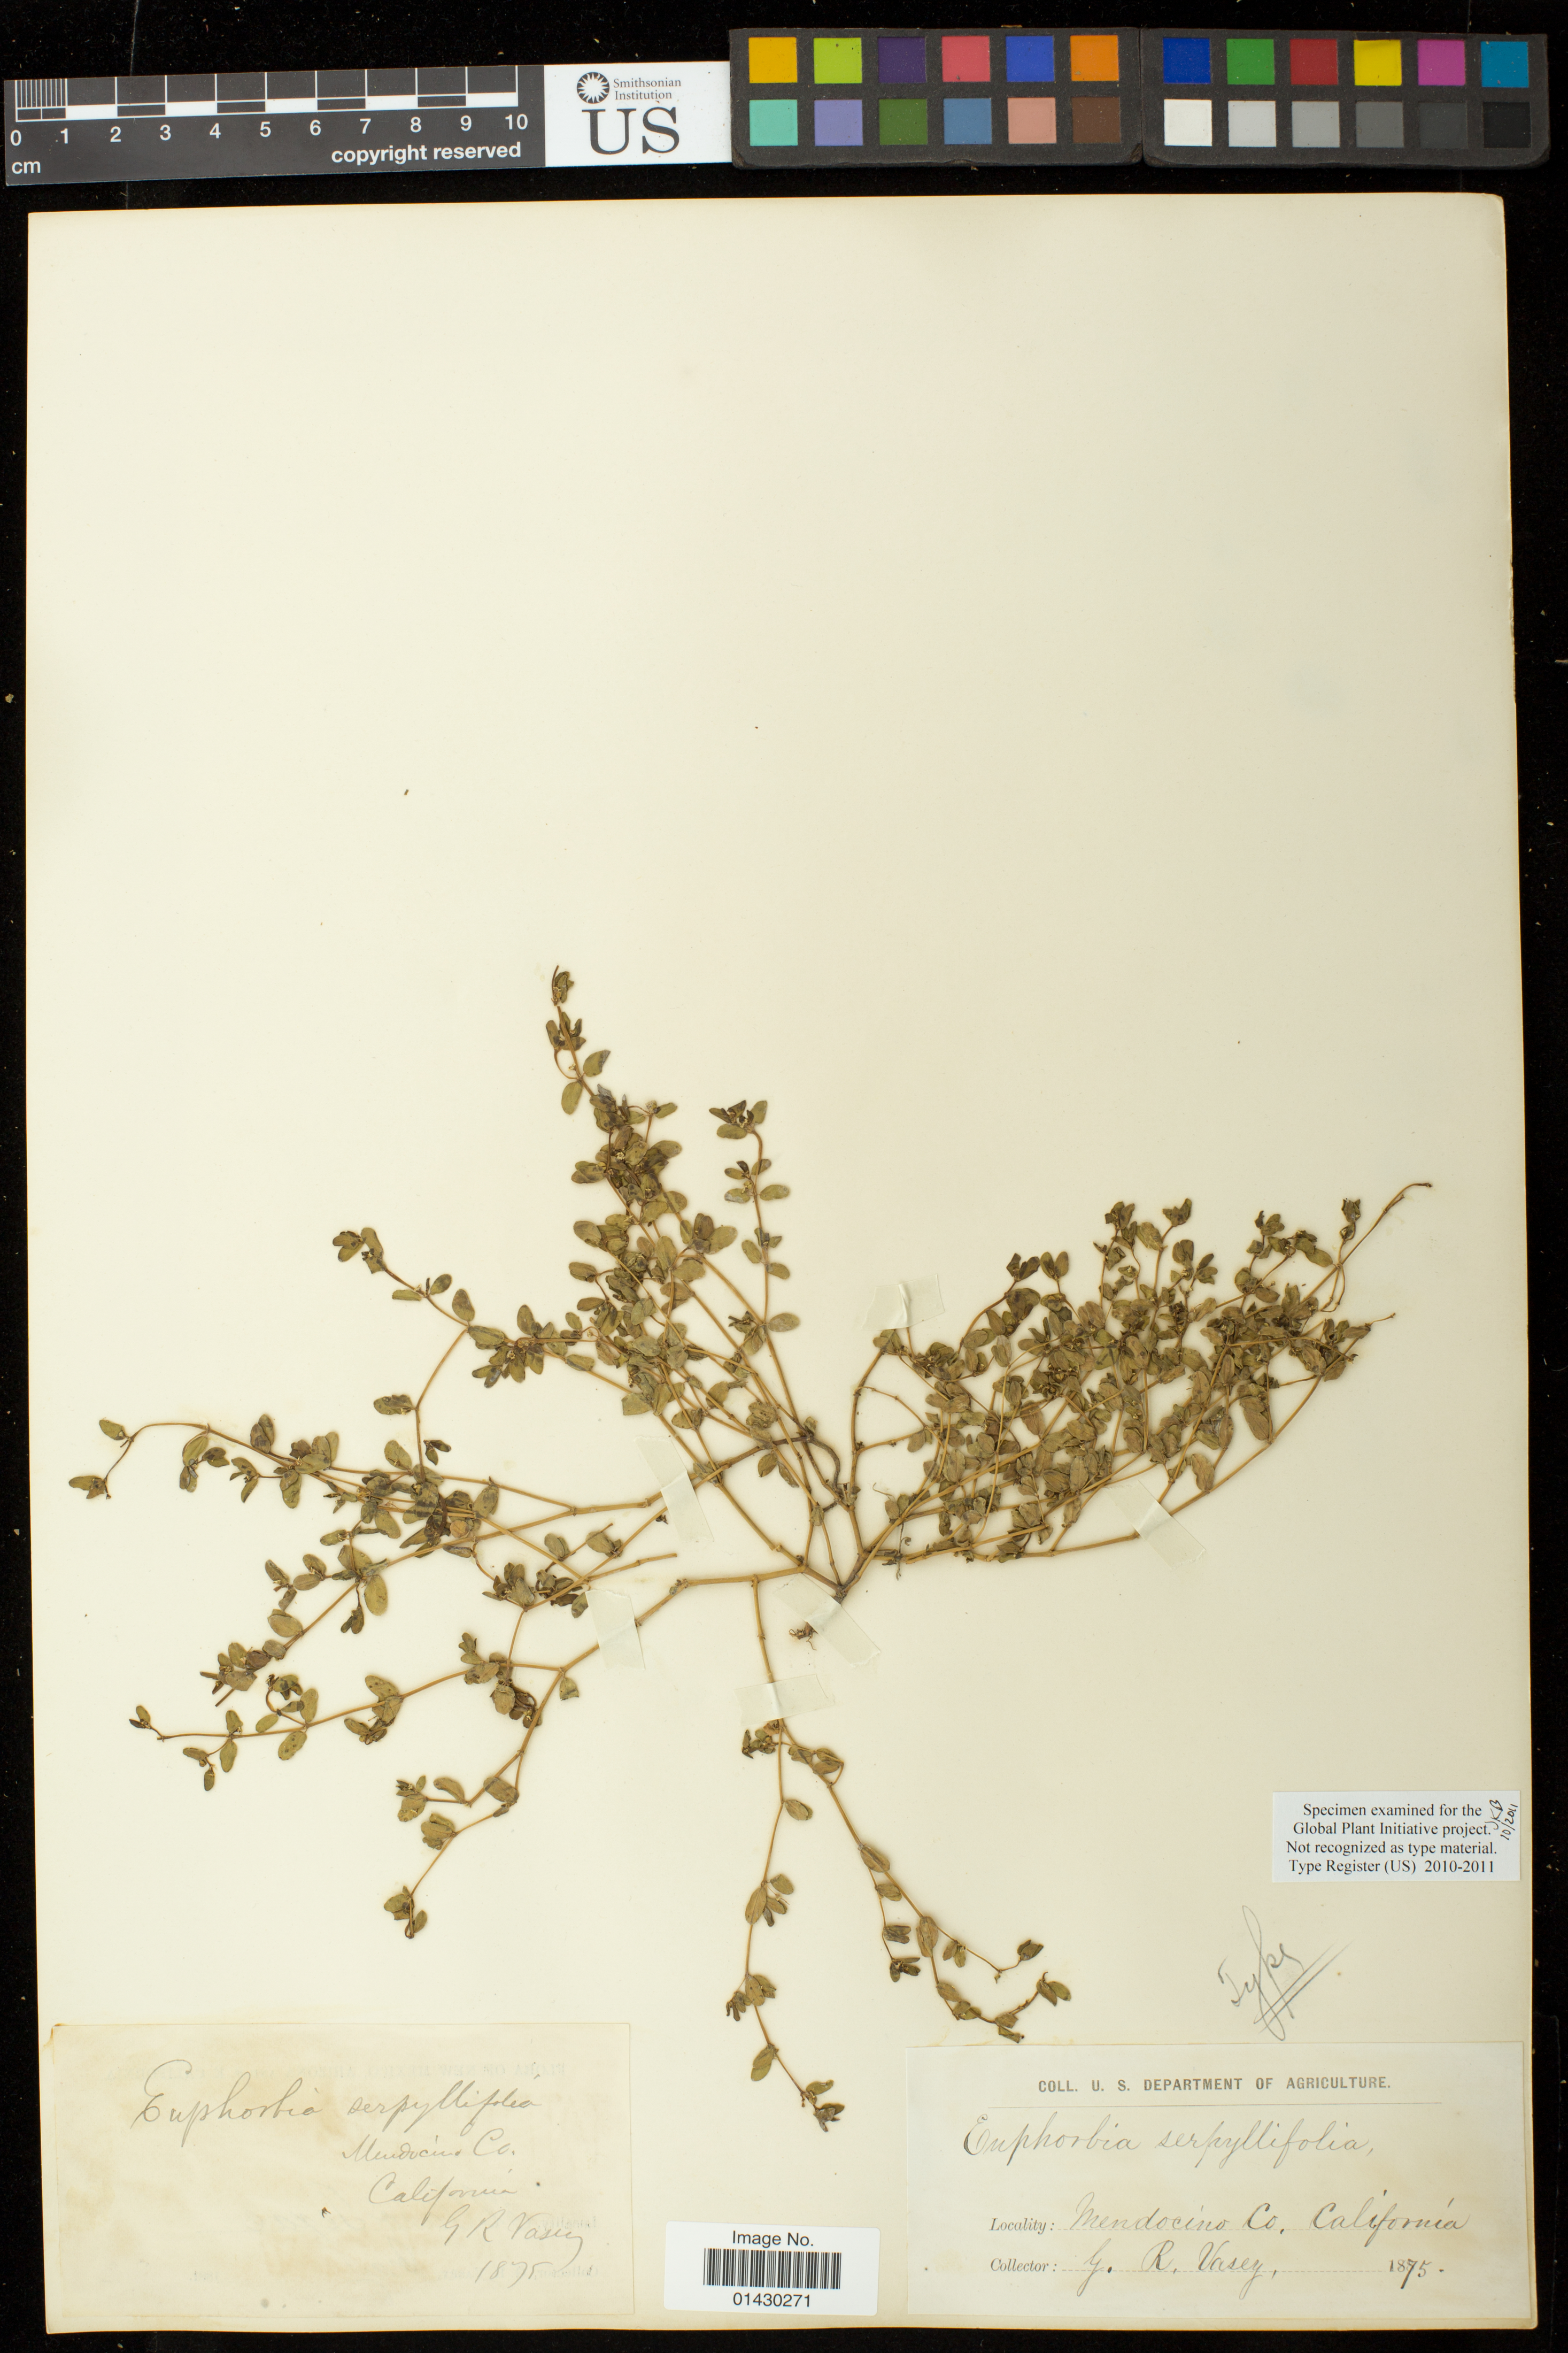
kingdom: Plantae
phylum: Tracheophyta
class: Magnoliopsida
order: Malpighiales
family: Euphorbiaceae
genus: Euphorbia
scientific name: Euphorbia serpillifolia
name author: Pers.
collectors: G. R. Vasey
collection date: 1875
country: United States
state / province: California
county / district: Mendocino